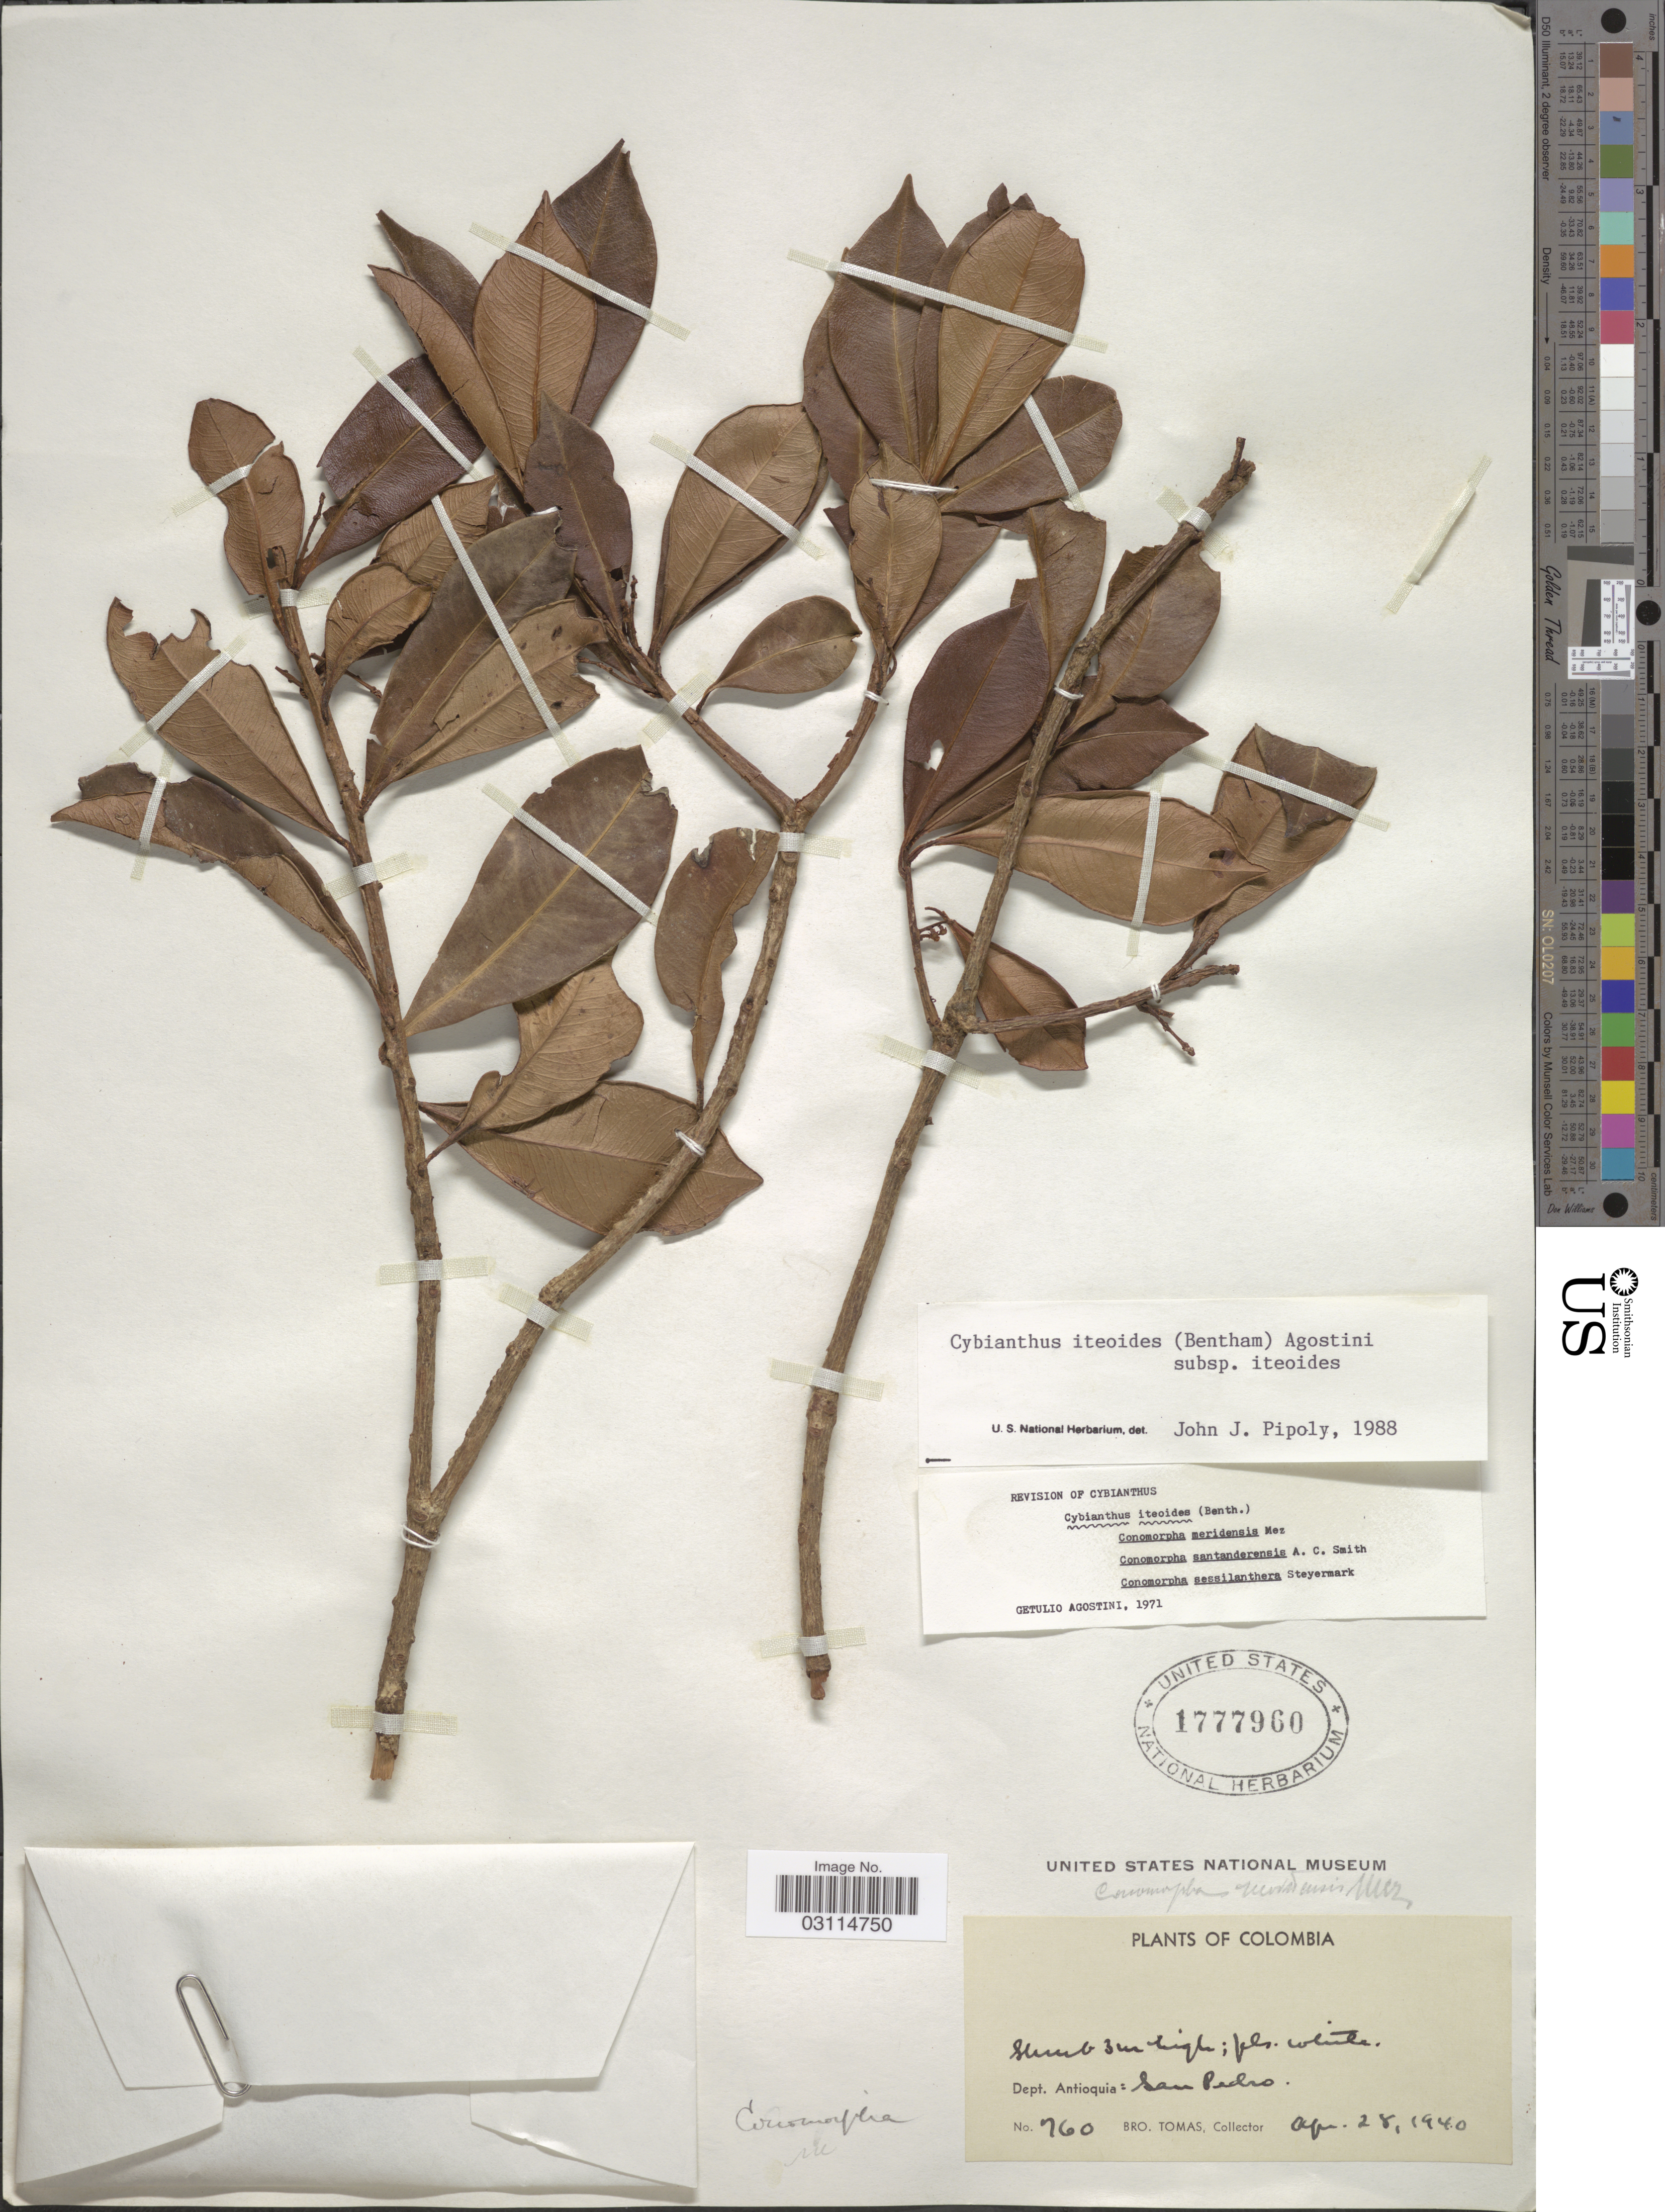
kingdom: Plantae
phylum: Tracheophyta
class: Magnoliopsida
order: Ericales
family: Primulaceae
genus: Cybianthus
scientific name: Cybianthus iteoides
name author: (Benth.) G. Agostini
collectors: B. Tomas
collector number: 760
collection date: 1940-04-28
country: Colombia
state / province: Antioquia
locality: Dept. Antioquia: San Pedro.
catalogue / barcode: US 1777960